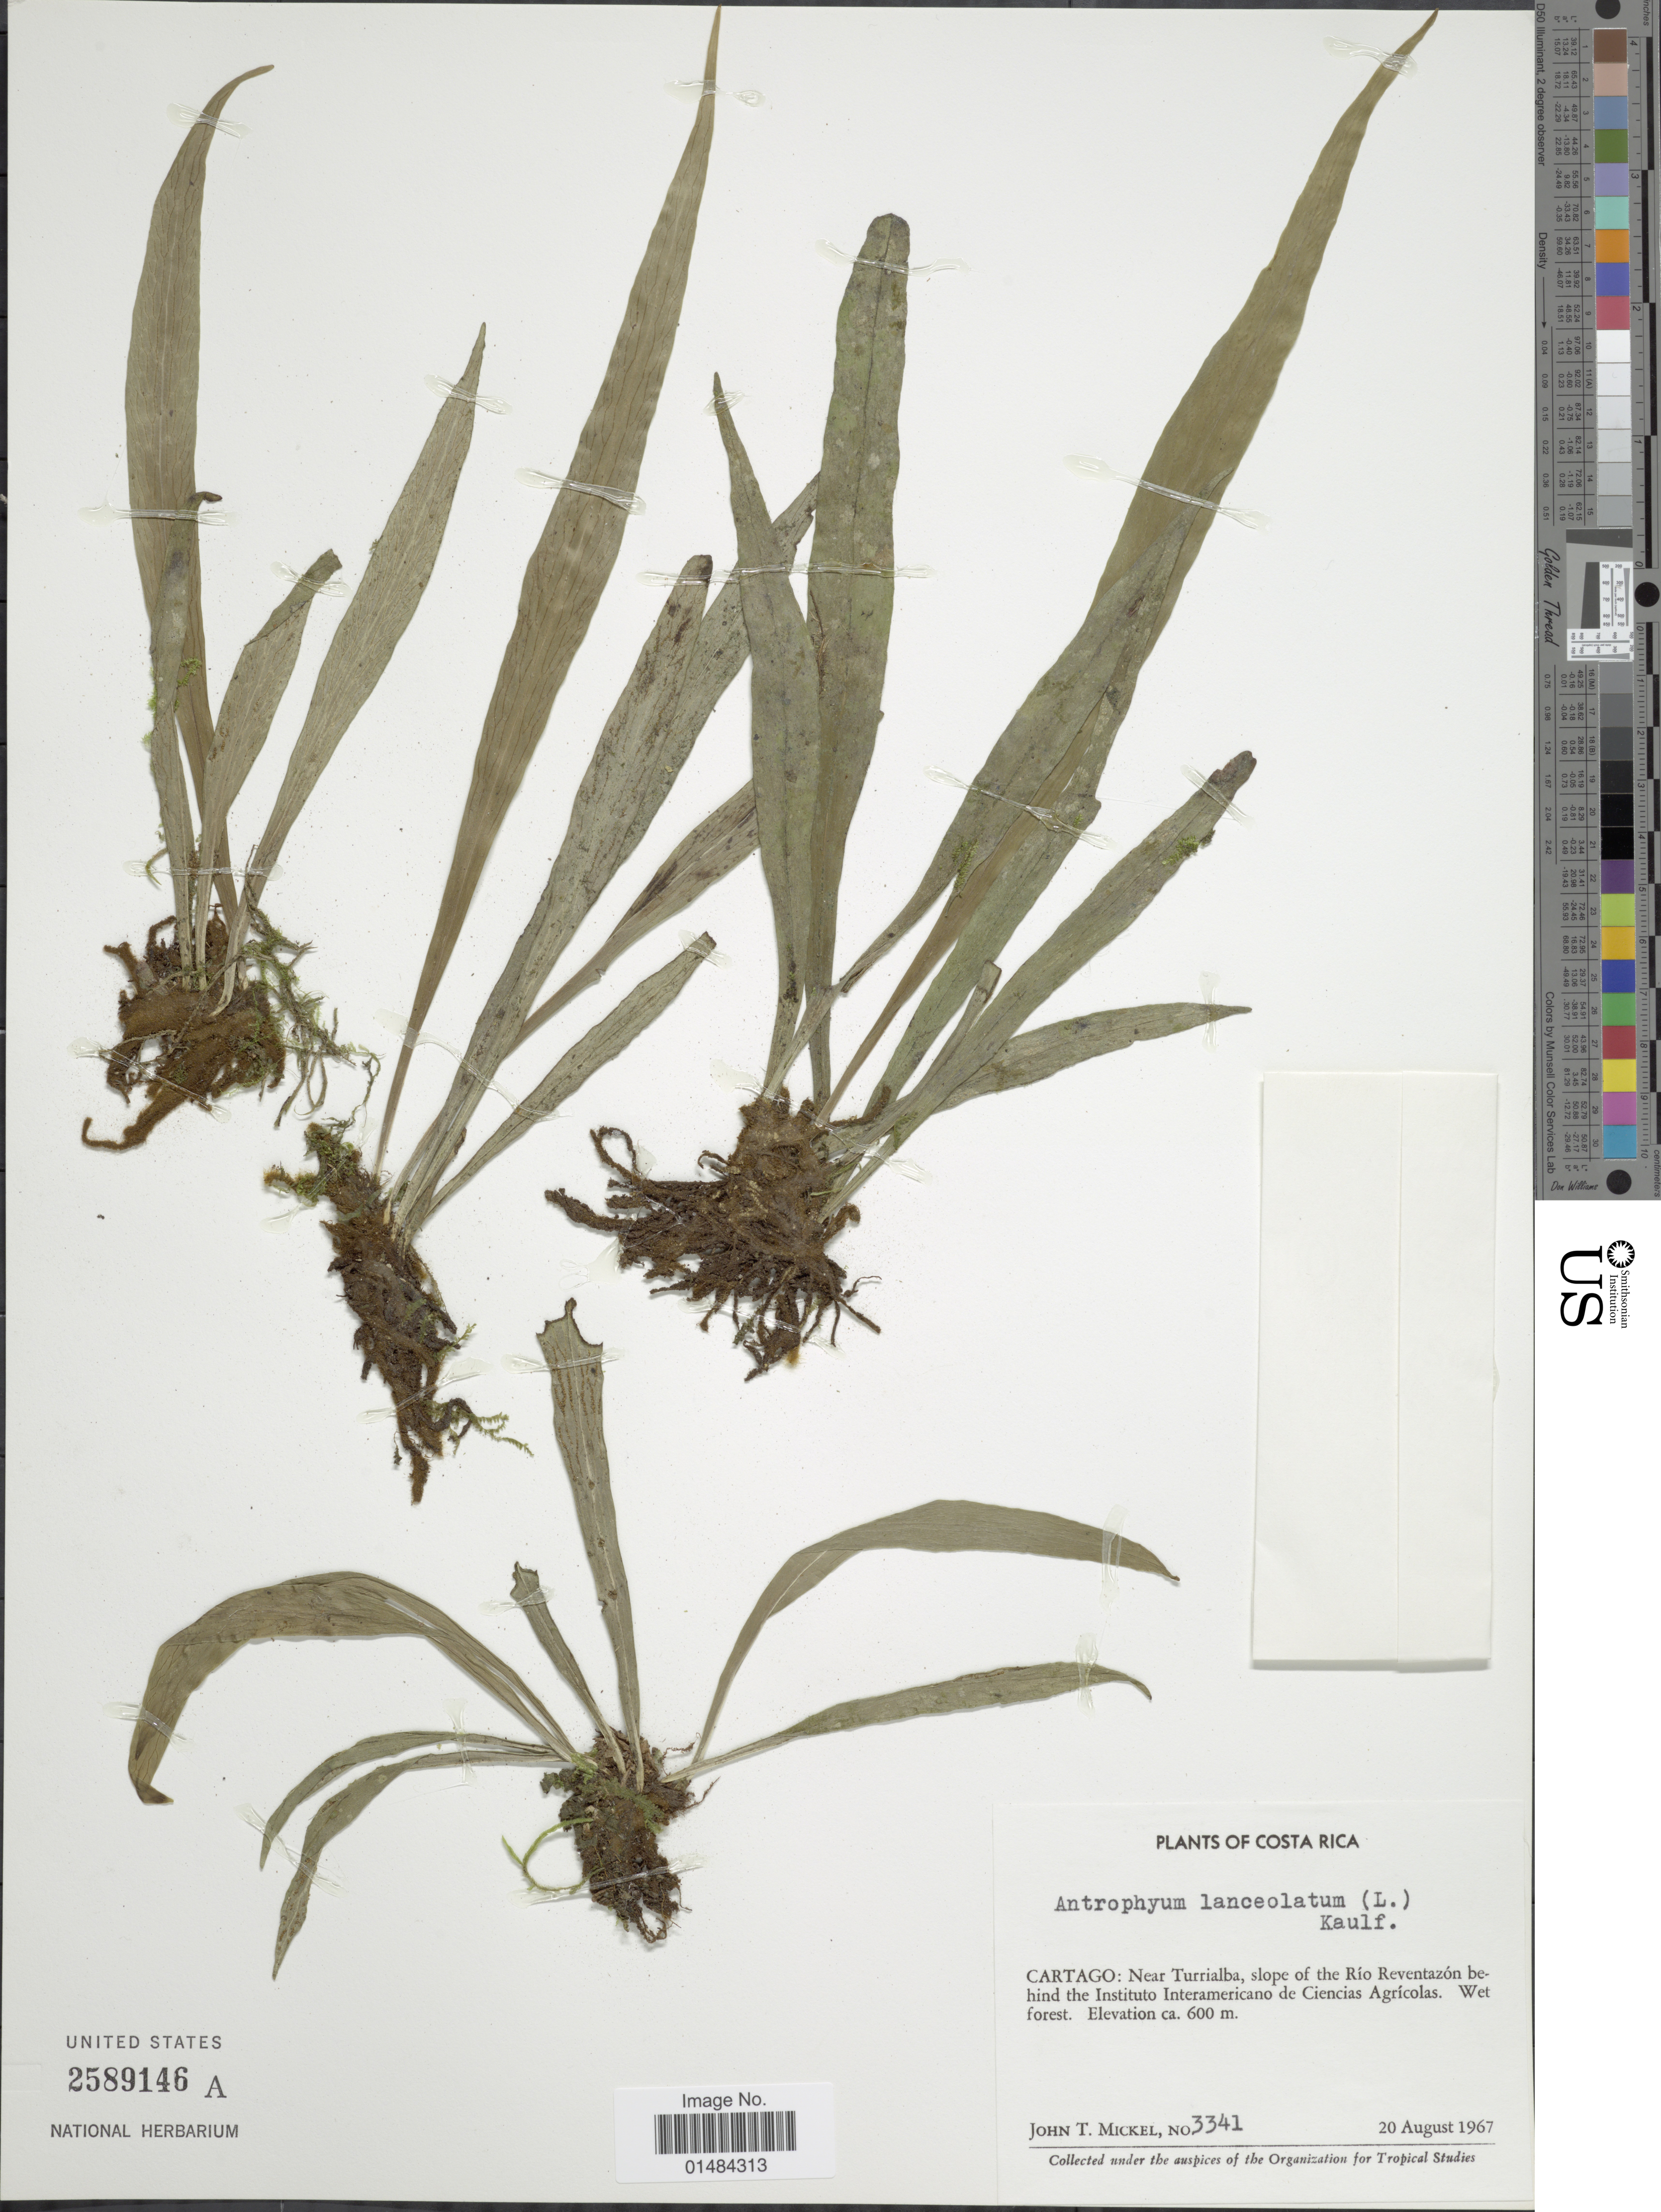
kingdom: Plantae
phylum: Tracheophyta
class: Polypodiopsida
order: Polypodiales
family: Pteridaceae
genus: Polytaenium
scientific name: Polytaenium lanceolatum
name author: (L.) Desv.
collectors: J. T. Mickel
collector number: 3341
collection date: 1967-08-20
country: Costa Rica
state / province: Cartago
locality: Costa Rica, Cartago, Near Turrialba, slope of the Río Reventazón behind the Instituito Inetramericano de Ciencas Agrícolas.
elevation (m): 600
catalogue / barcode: US 2589146A